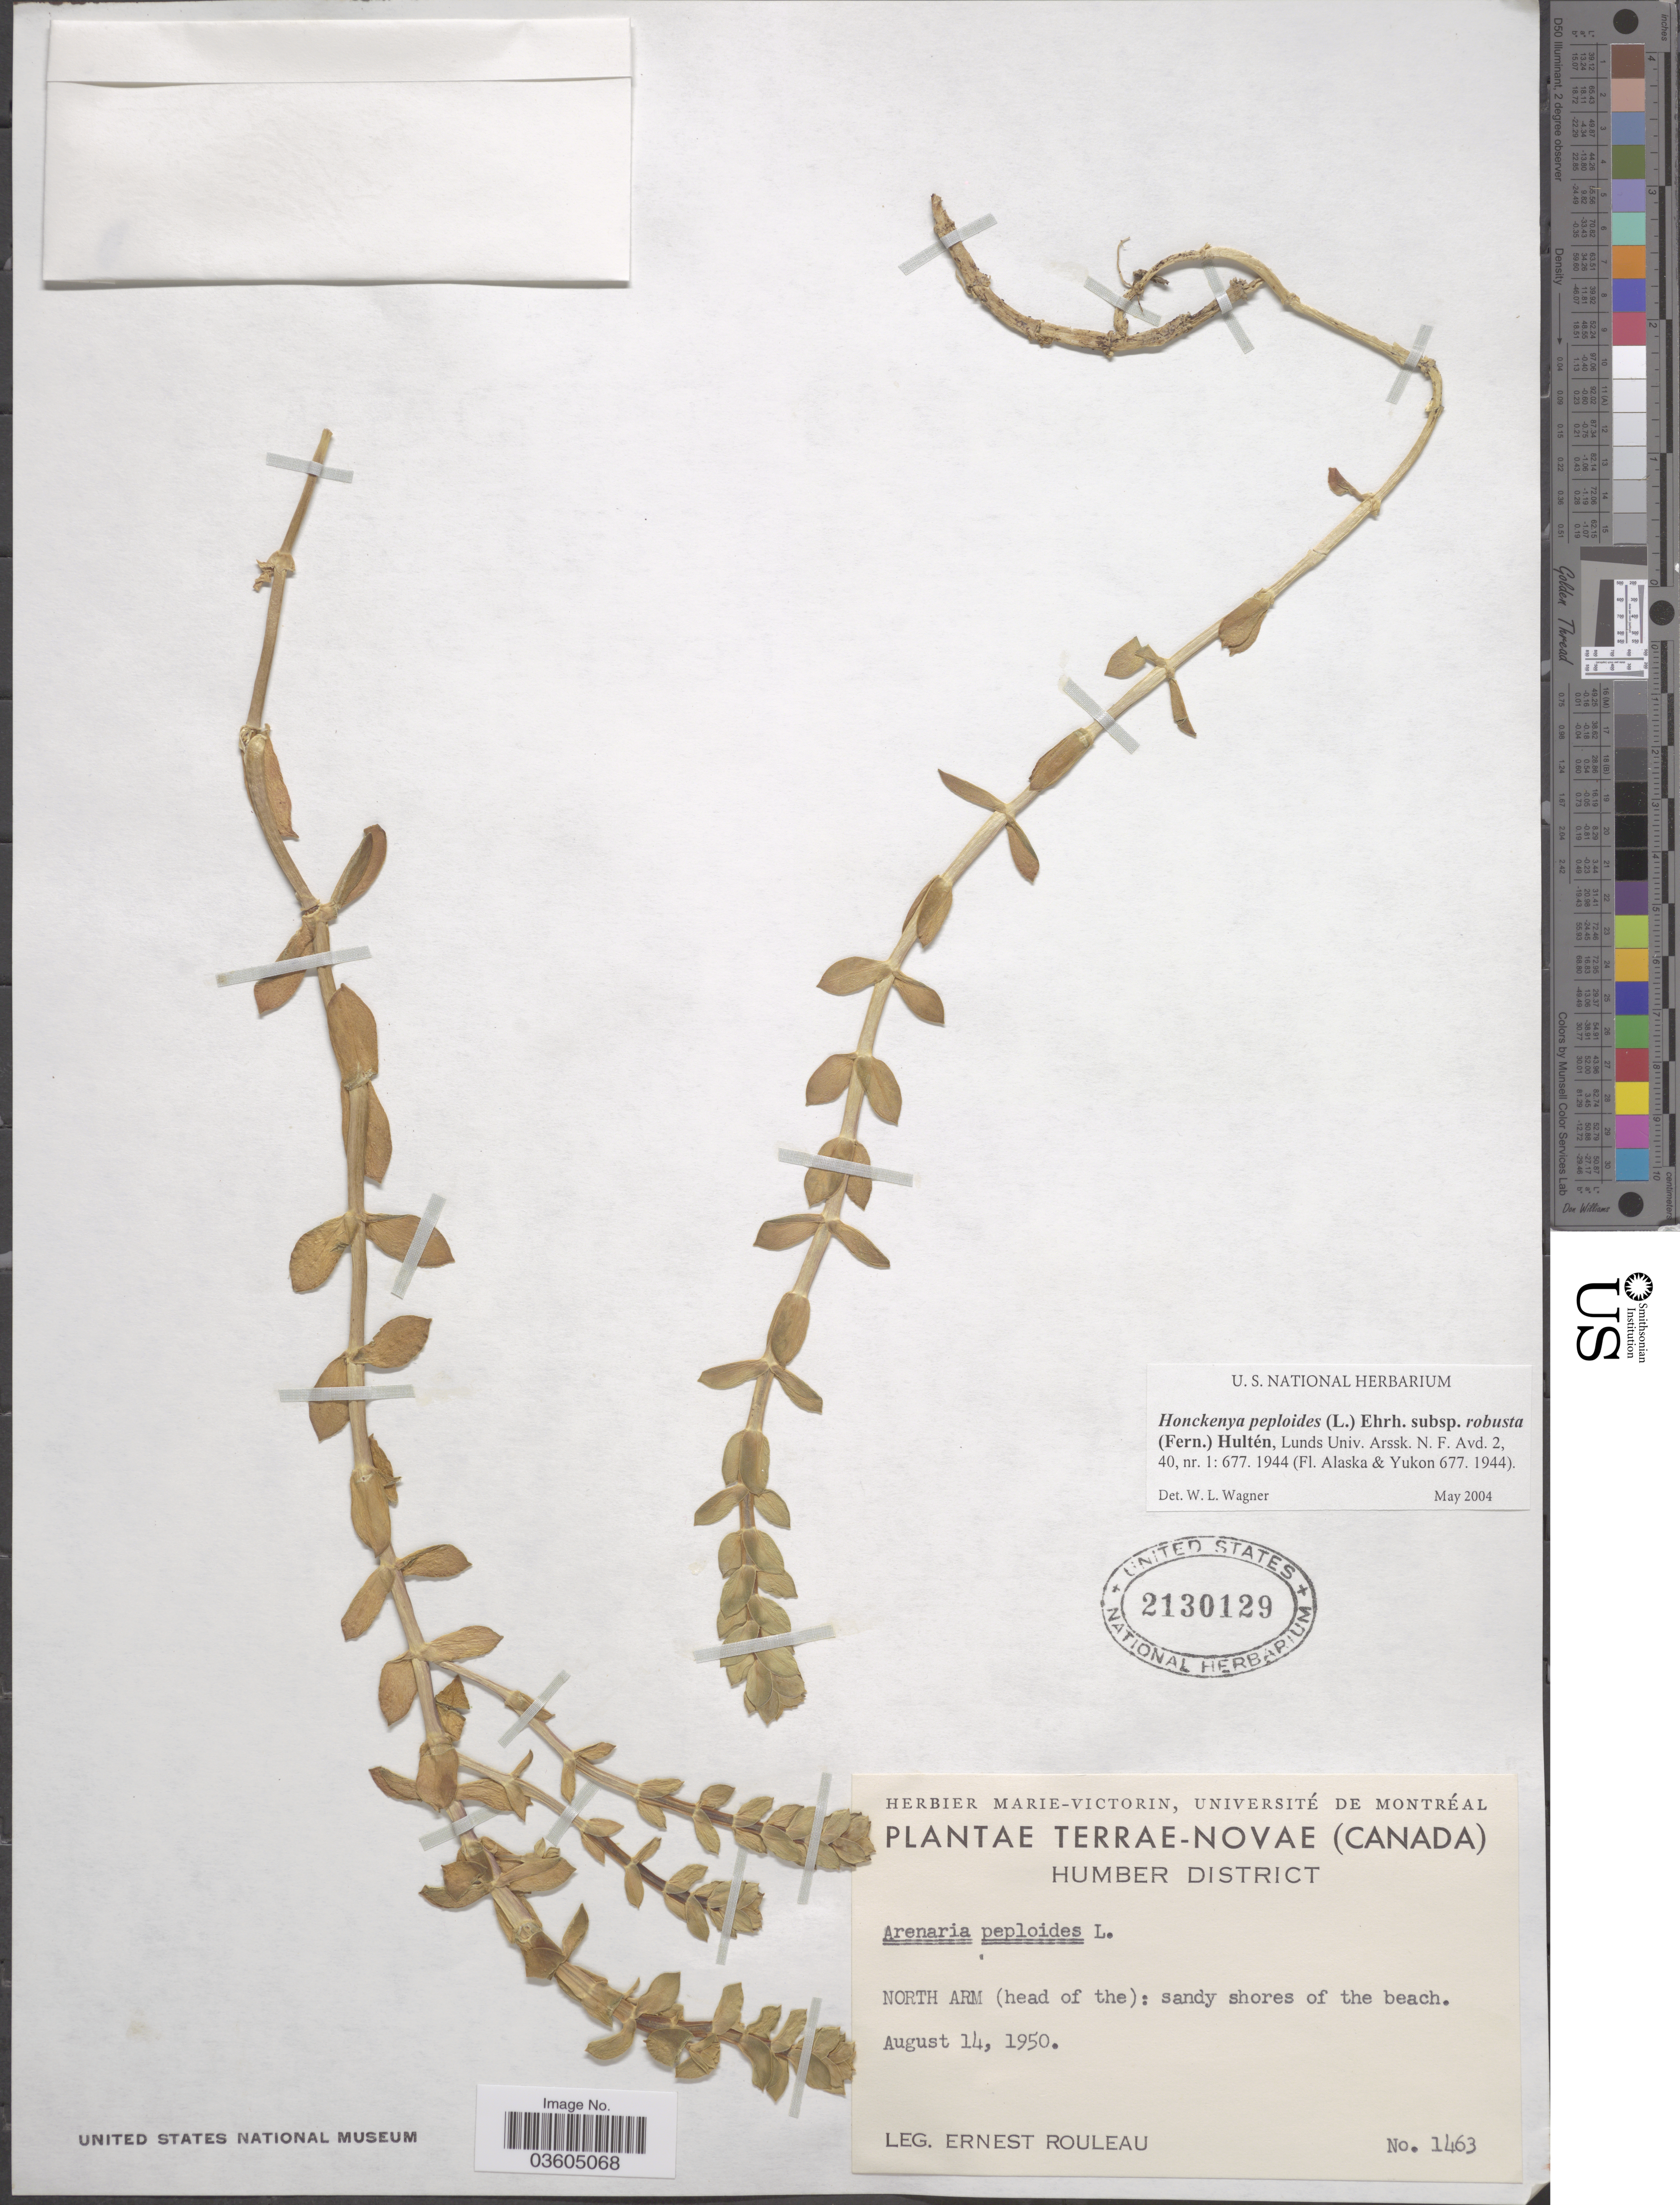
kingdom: Plantae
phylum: Tracheophyta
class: Magnoliopsida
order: Caryophyllales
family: Caryophyllaceae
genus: Honckenya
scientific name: Honckenya peploides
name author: (L.) Ehrh.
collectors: J. Rouleau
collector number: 1463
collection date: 1950-08-14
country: Canada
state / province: Newfoundland and Labrador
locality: Terrae-Novae. Humber District. North Arm (head of the): sandy shores of the beach.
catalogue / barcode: US 2130129